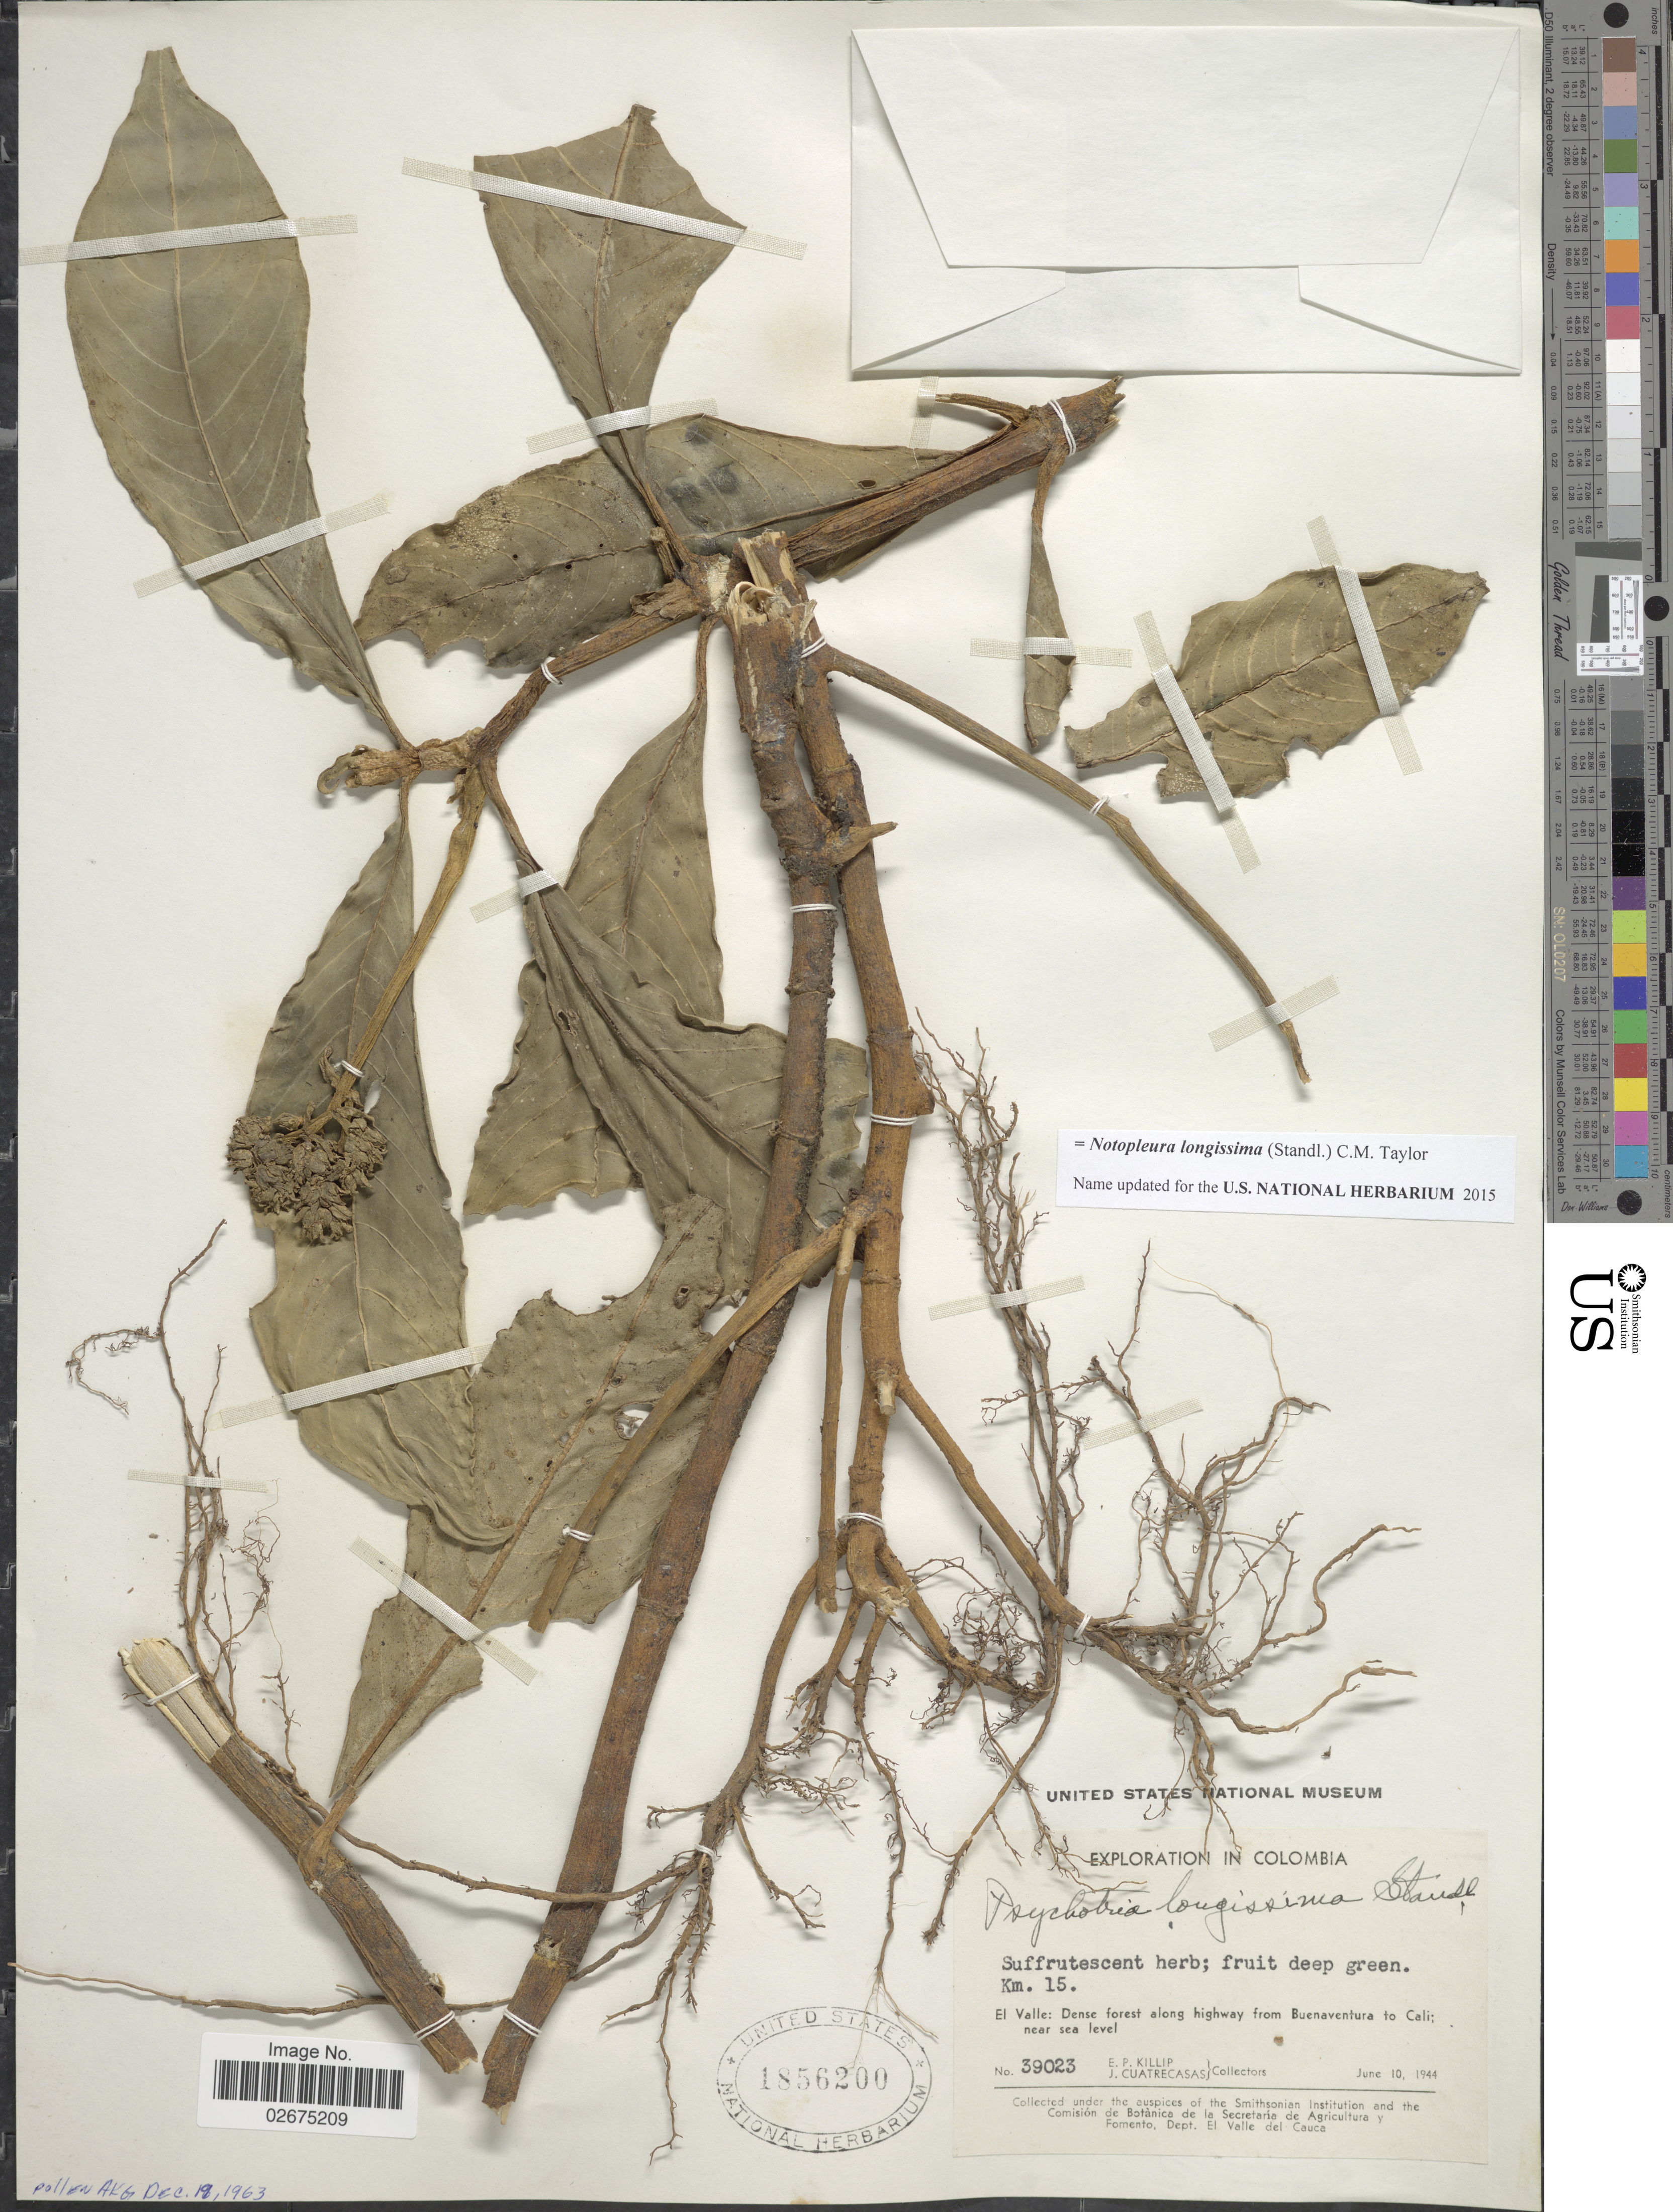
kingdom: Plantae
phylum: Tracheophyta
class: Magnoliopsida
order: Gentianales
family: Rubiaceae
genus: Notopleura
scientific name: Notopleura longissima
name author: Bremek.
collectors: E. P. Killip & J. Cuatrecasas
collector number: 39023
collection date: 1944-06-10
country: Colombia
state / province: Valle del Cauca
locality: Km. 15, El Valle: Dense forest along highway from Buenaventura to Cali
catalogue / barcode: US 1856200